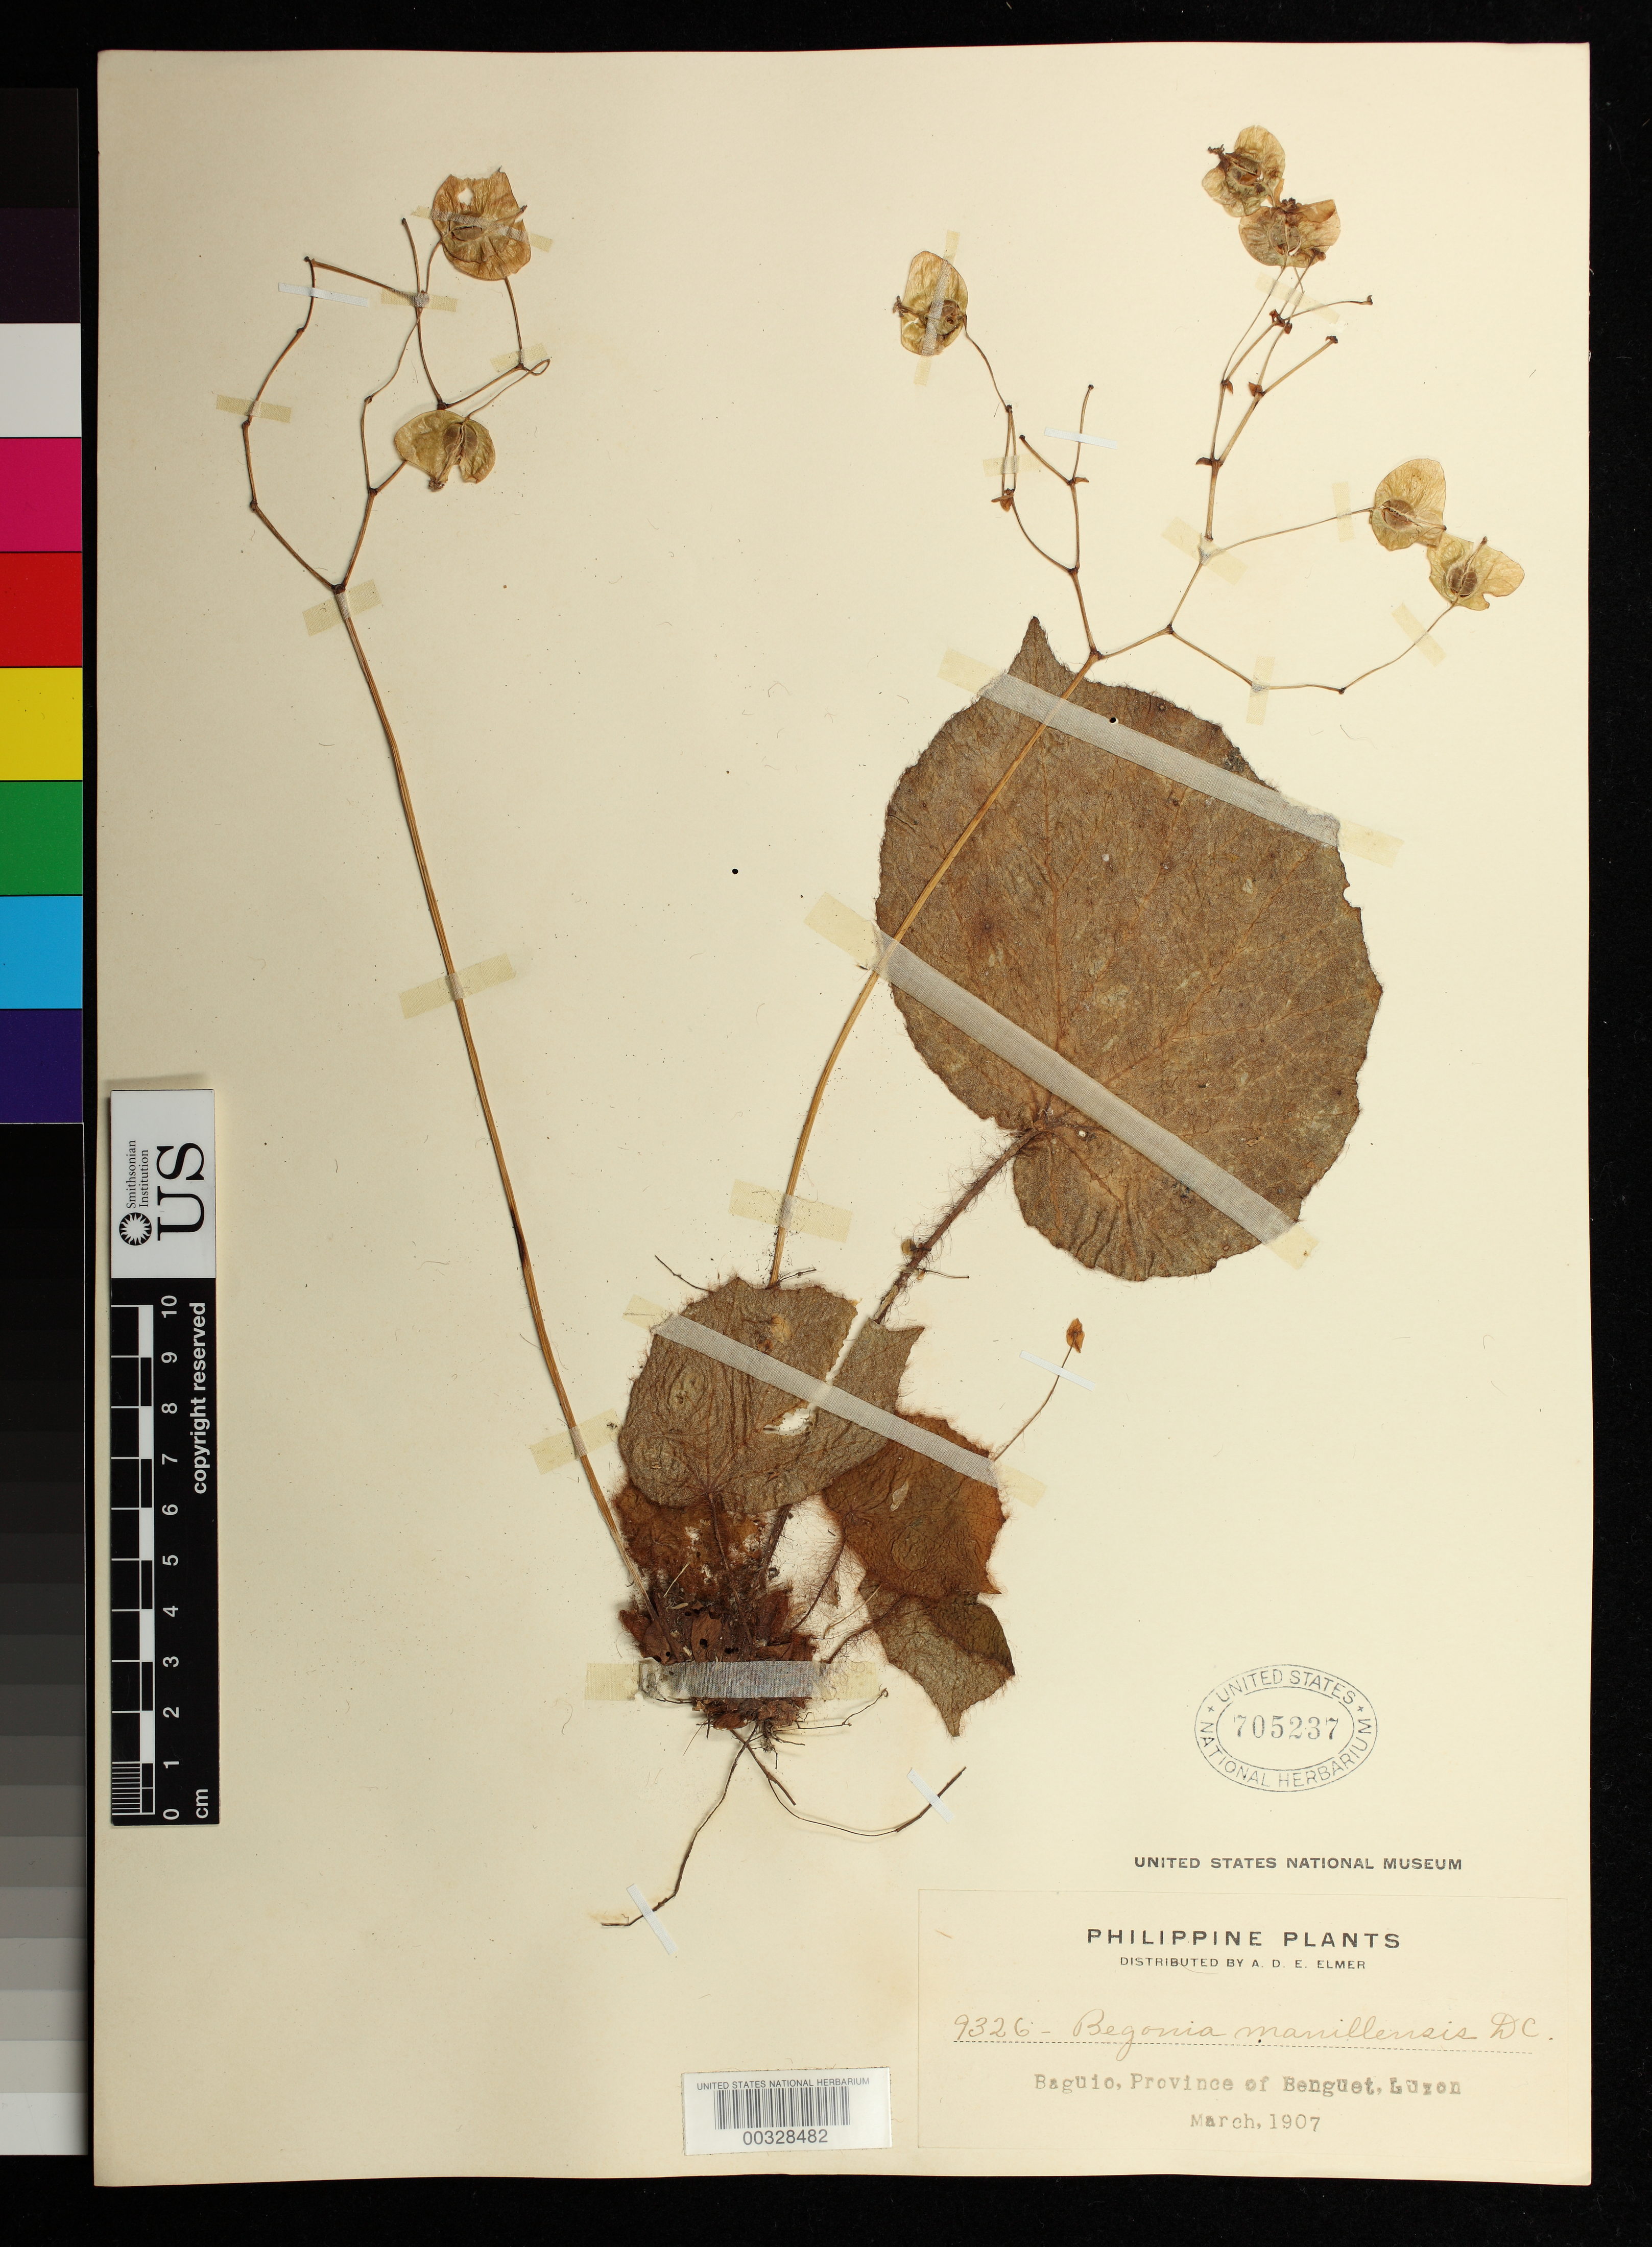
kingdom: Plantae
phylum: Tracheophyta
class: Magnoliopsida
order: Cucurbitales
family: Begoniaceae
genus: Begonia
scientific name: Begonia manillensis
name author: A. DC.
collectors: A. D. E. Elmer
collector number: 9326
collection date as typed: Mar 1907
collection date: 1907-03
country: Philippines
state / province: Cordillera (Administrative Region)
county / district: Benguet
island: Luzon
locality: Baguio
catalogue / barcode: US 705237